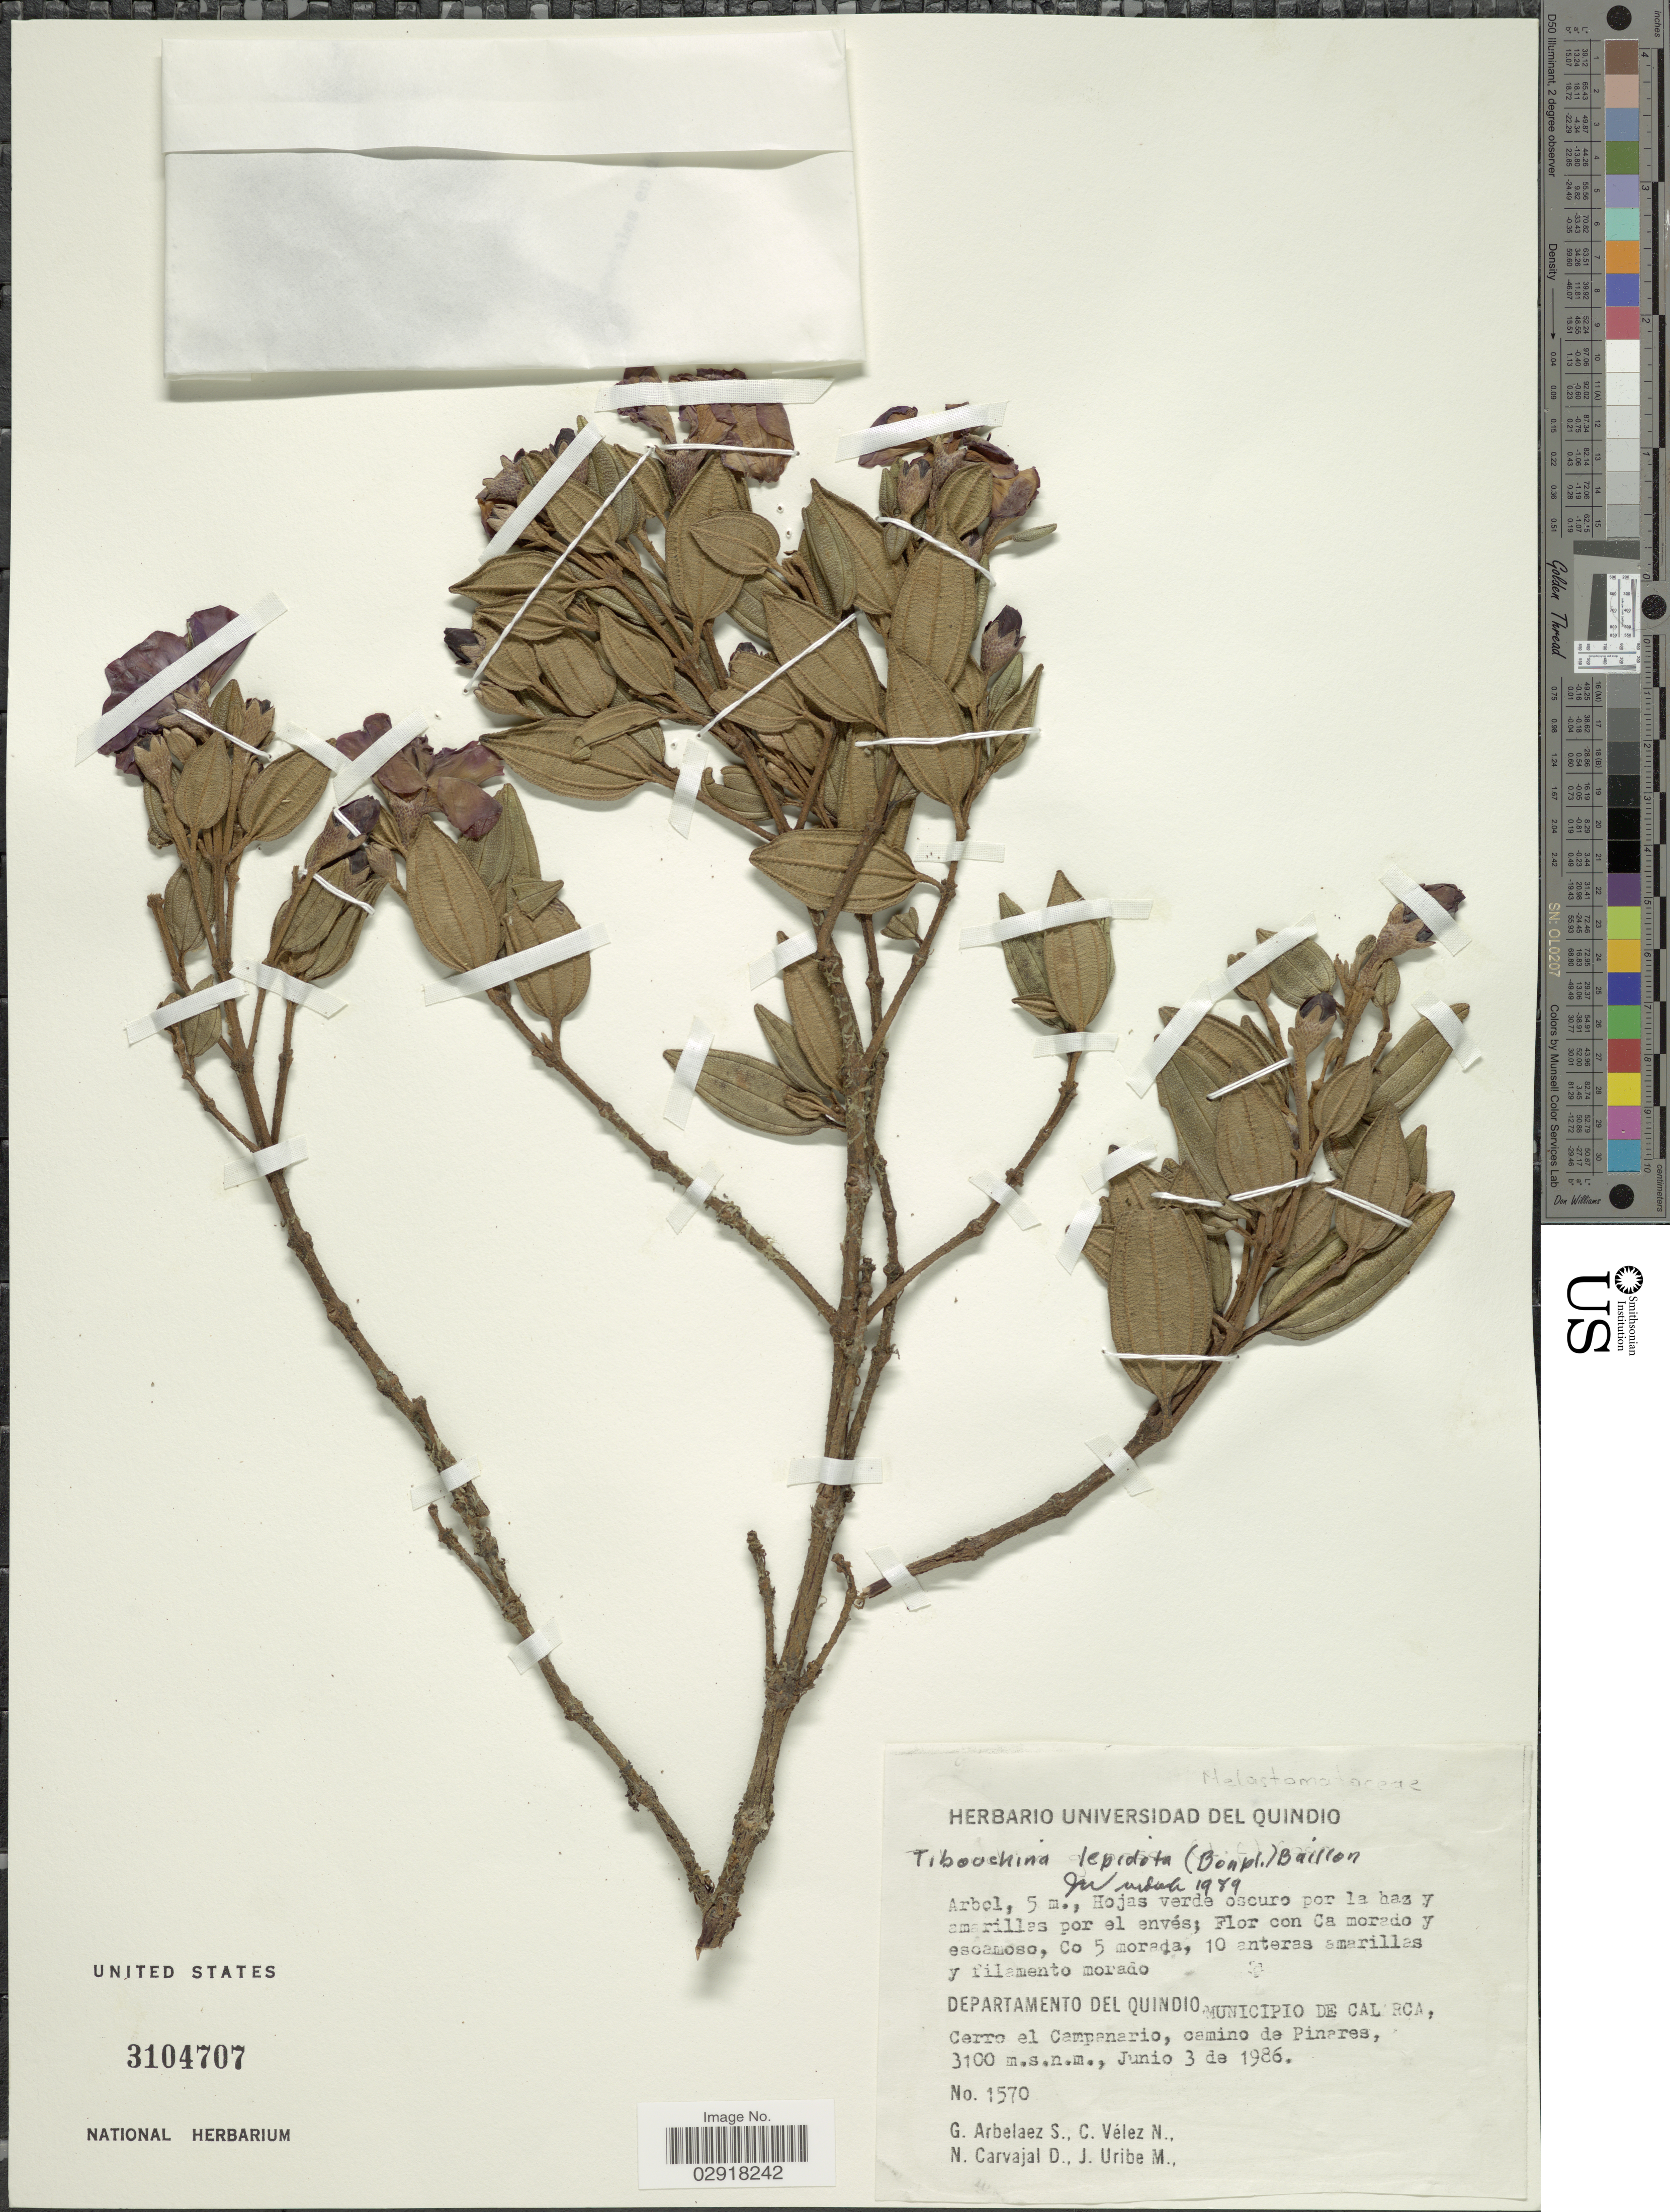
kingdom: Plantae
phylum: Tracheophyta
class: Magnoliopsida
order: Myrtales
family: Melastomataceae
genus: Andesanthus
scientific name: Andesanthus lepidotus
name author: (Humb. & Bonpl.) P.J.F. Guim. & Michelang.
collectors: G. Arbelaez S., C. Vélez N., N. Carvajal D. & J. Uribe M.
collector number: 1570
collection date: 1986-06-03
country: Colombia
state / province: Quindío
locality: Departamento del Quindio. Municipio de Calarca, Cerro el Campanario, camino de Pinares.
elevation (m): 3100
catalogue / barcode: US 3104707